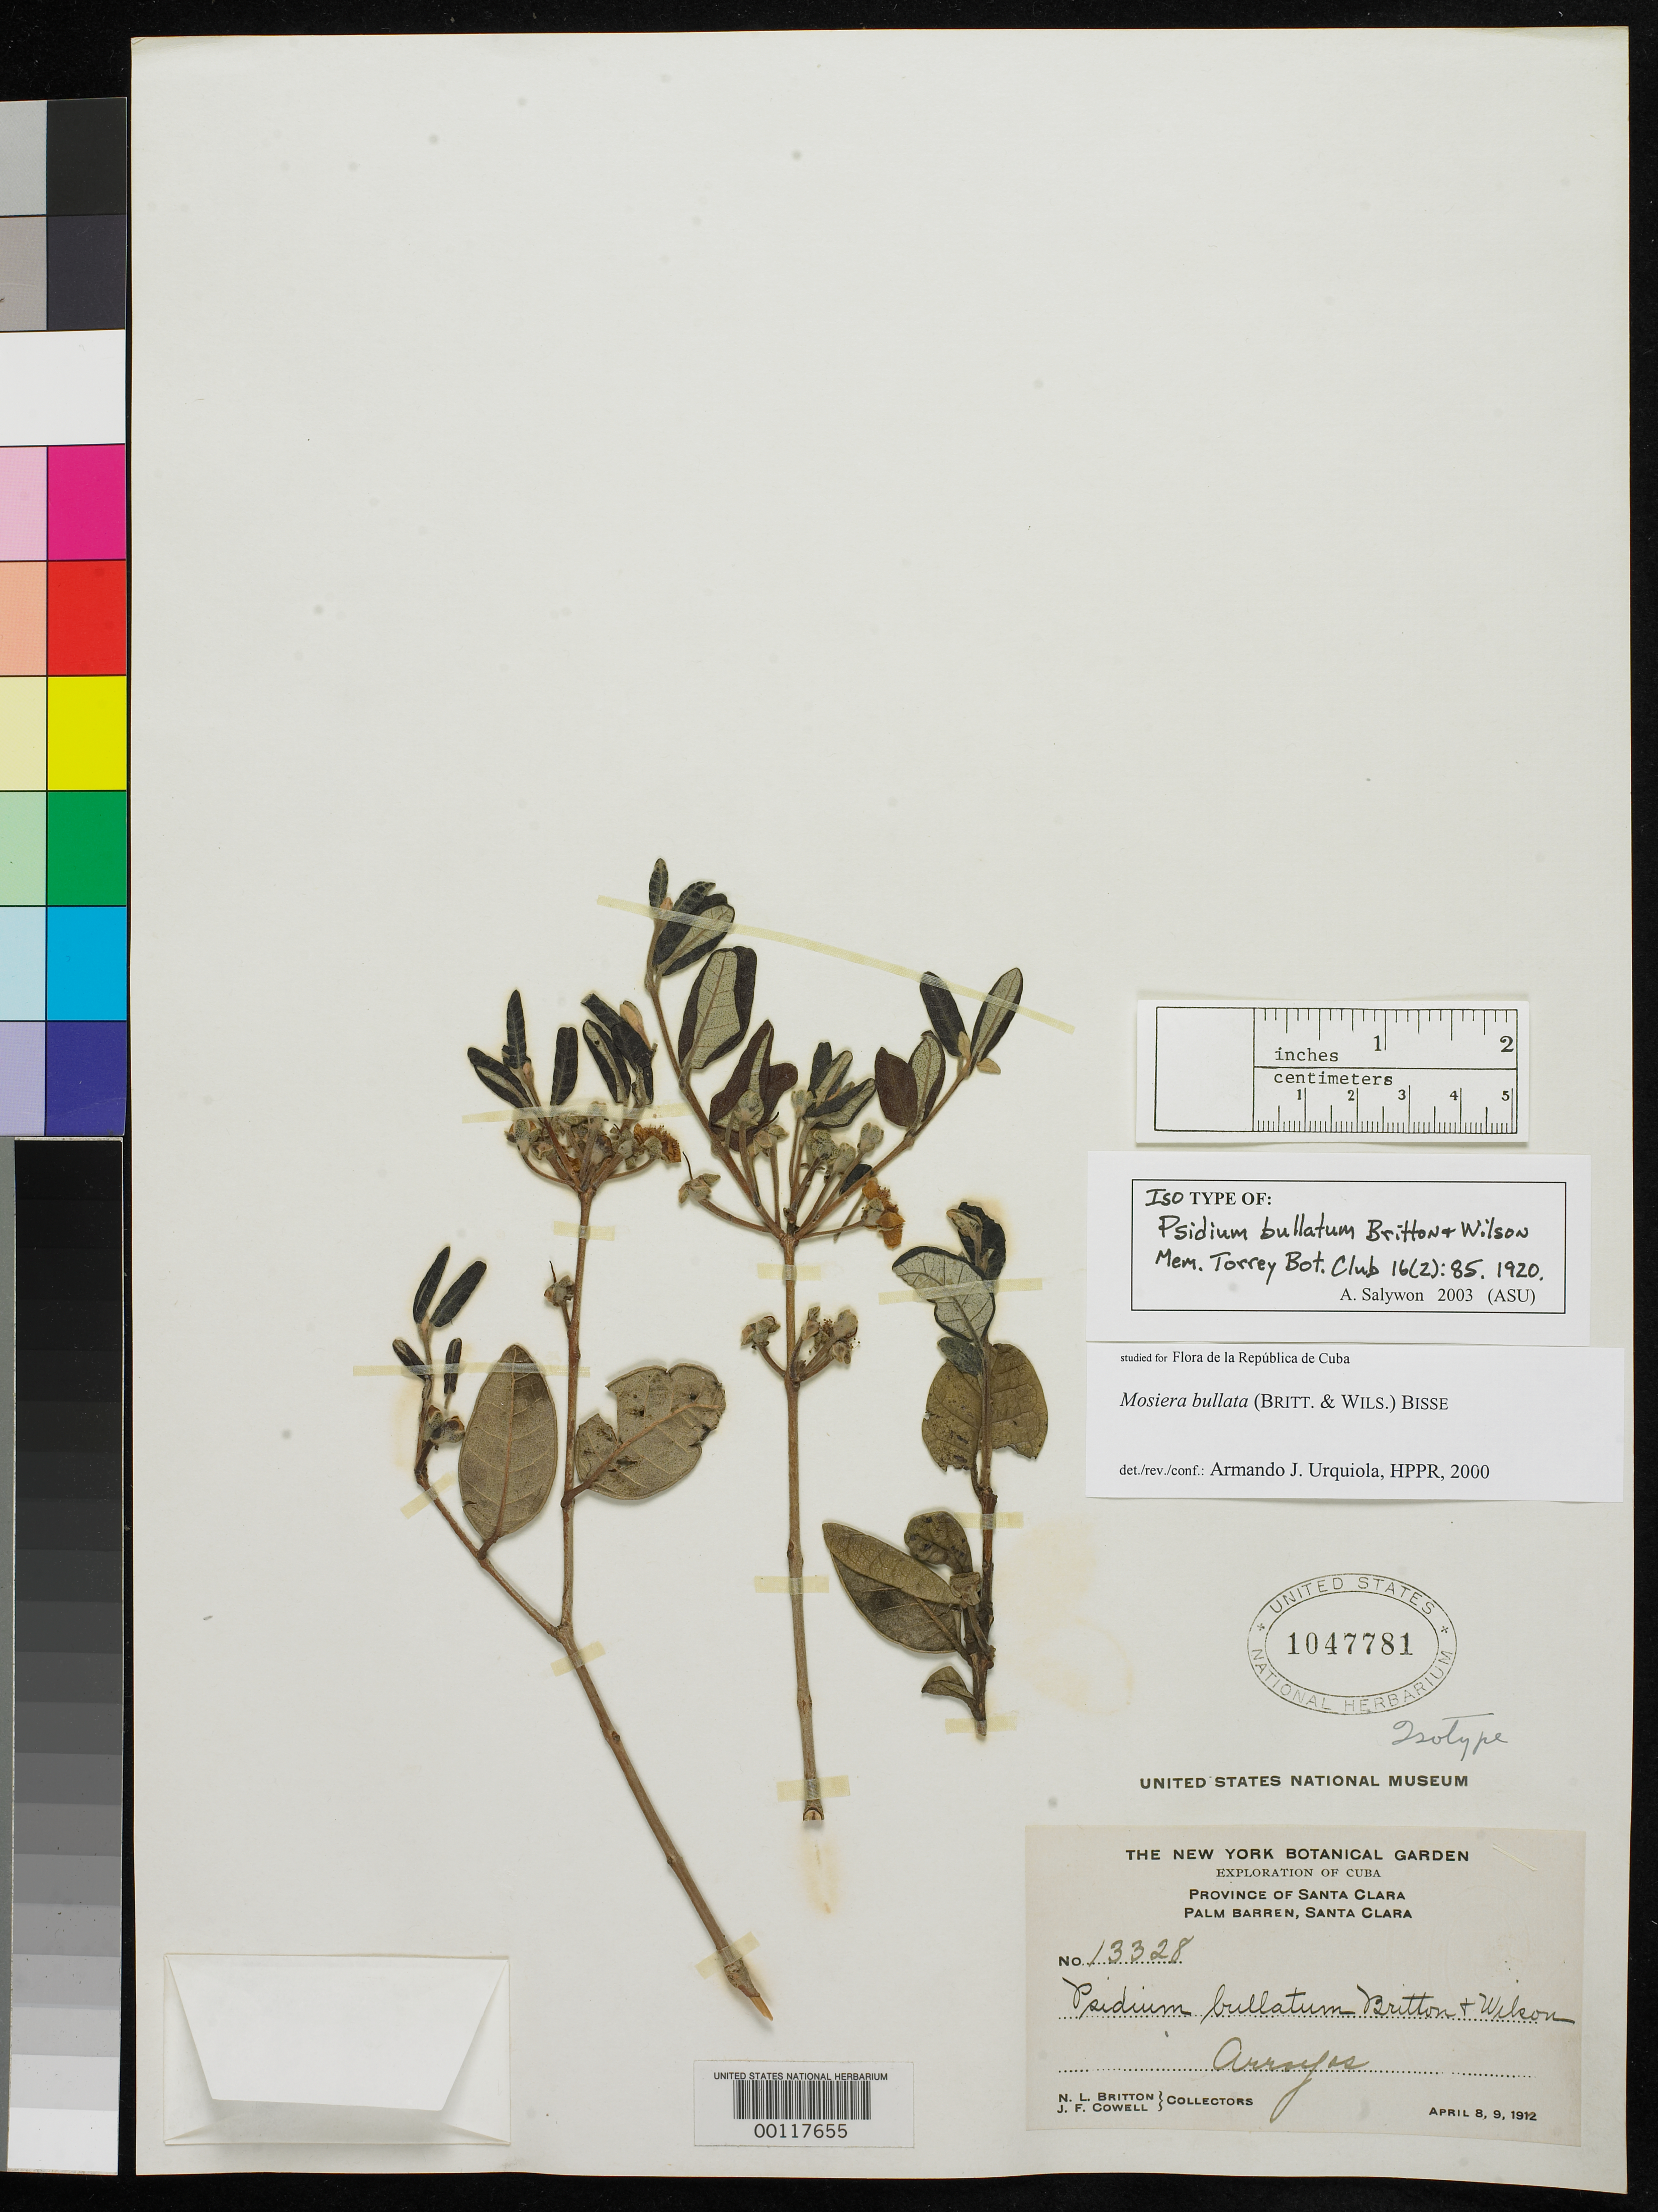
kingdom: Plantae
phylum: Tracheophyta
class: Magnoliopsida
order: Myrtales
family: Myrtaceae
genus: Psidium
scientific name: Psidium bullatum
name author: Britton & P. Wilson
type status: Isotype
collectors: N. Britton & J. F. Cowell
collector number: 13328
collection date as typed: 08 Apr 1912 to 09 Apr 1912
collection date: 1912-04-08/1912-04-09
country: Cuba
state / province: Las Villas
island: Greater Antilles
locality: Palm barren, Santa Clara.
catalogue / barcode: US 1047781